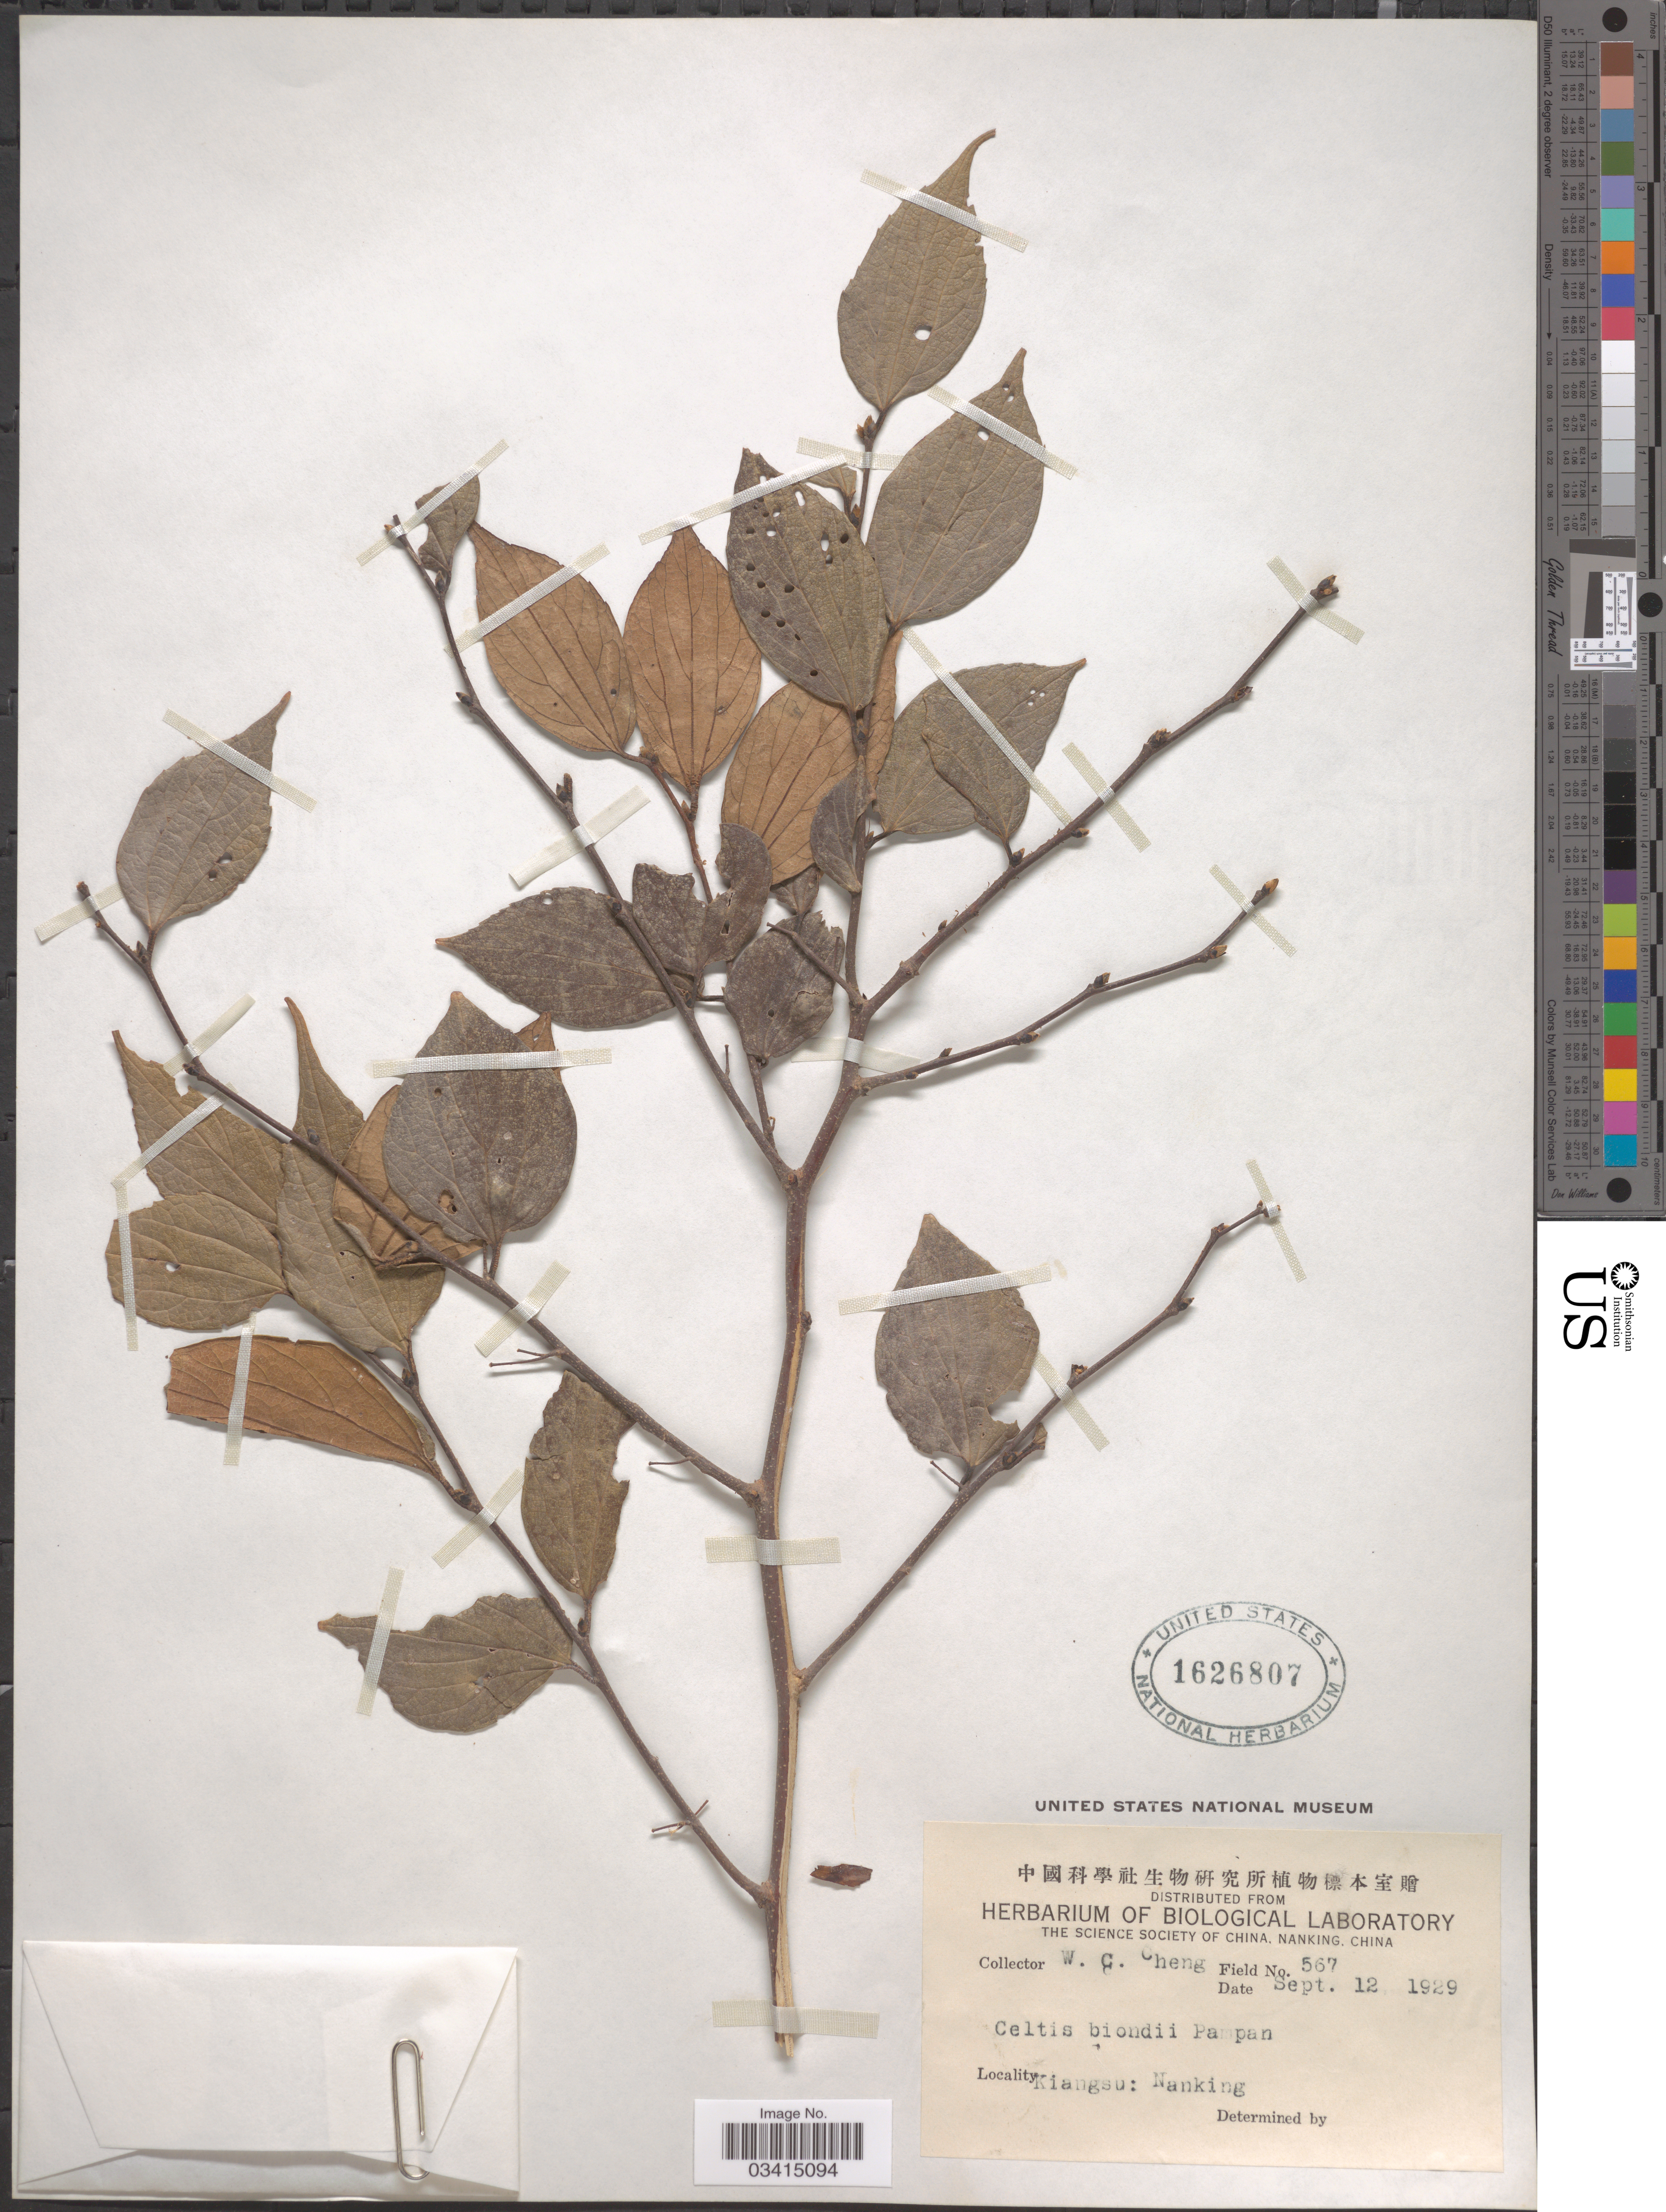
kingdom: Plantae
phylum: Tracheophyta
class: Magnoliopsida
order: Rosales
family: Cannabaceae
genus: Celtis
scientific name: Celtis biondii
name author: Pamp.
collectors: W. C. Cheng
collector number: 567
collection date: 1929-09-12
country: China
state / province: Jiangsu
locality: Kiangsu: Nanking.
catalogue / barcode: US 1626807